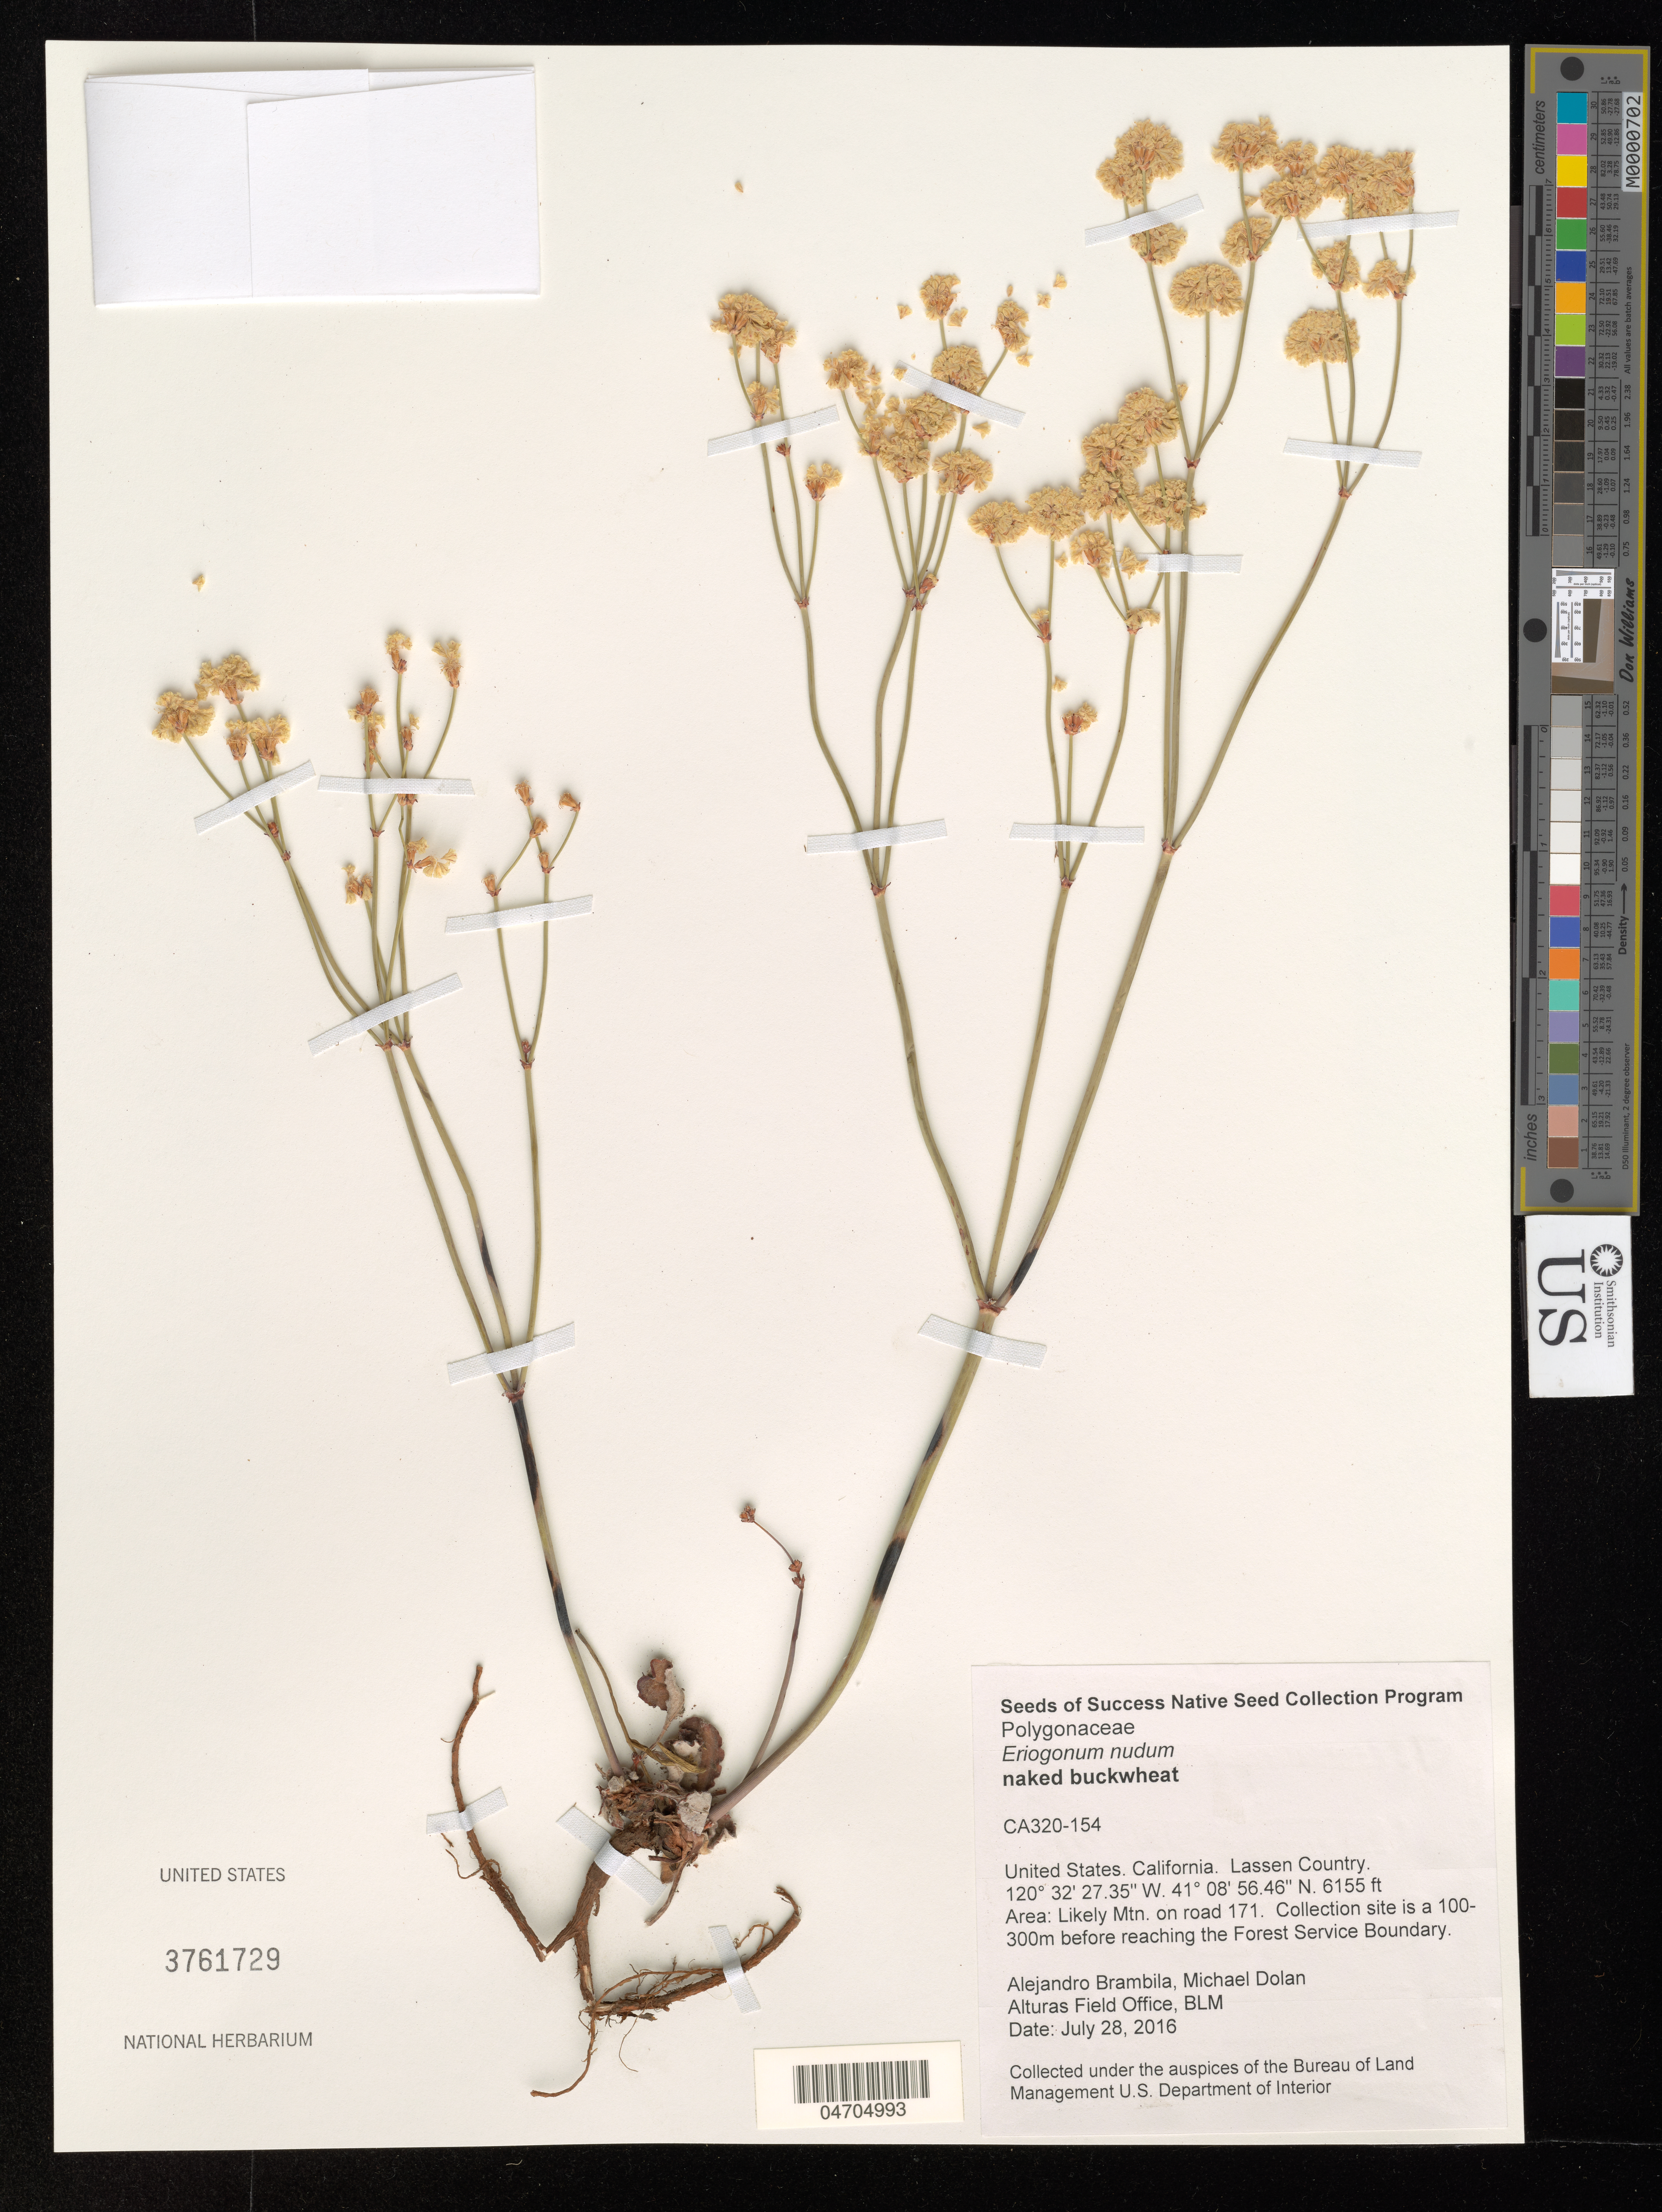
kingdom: Plantae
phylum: Tracheophyta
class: Magnoliopsida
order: Caryophyllales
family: Polygonaceae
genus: Eriogonum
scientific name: Eriogonum nudum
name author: Douglas ex Benth.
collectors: A. Brambila & M. Dolan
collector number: CA320-154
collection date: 2016-07-28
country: United States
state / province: California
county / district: Lassen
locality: Lassen County. Likely Mtn. on road 171. Collection site is a 100-300m before reaching the Forest Boundary.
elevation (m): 1876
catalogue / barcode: US 3761729